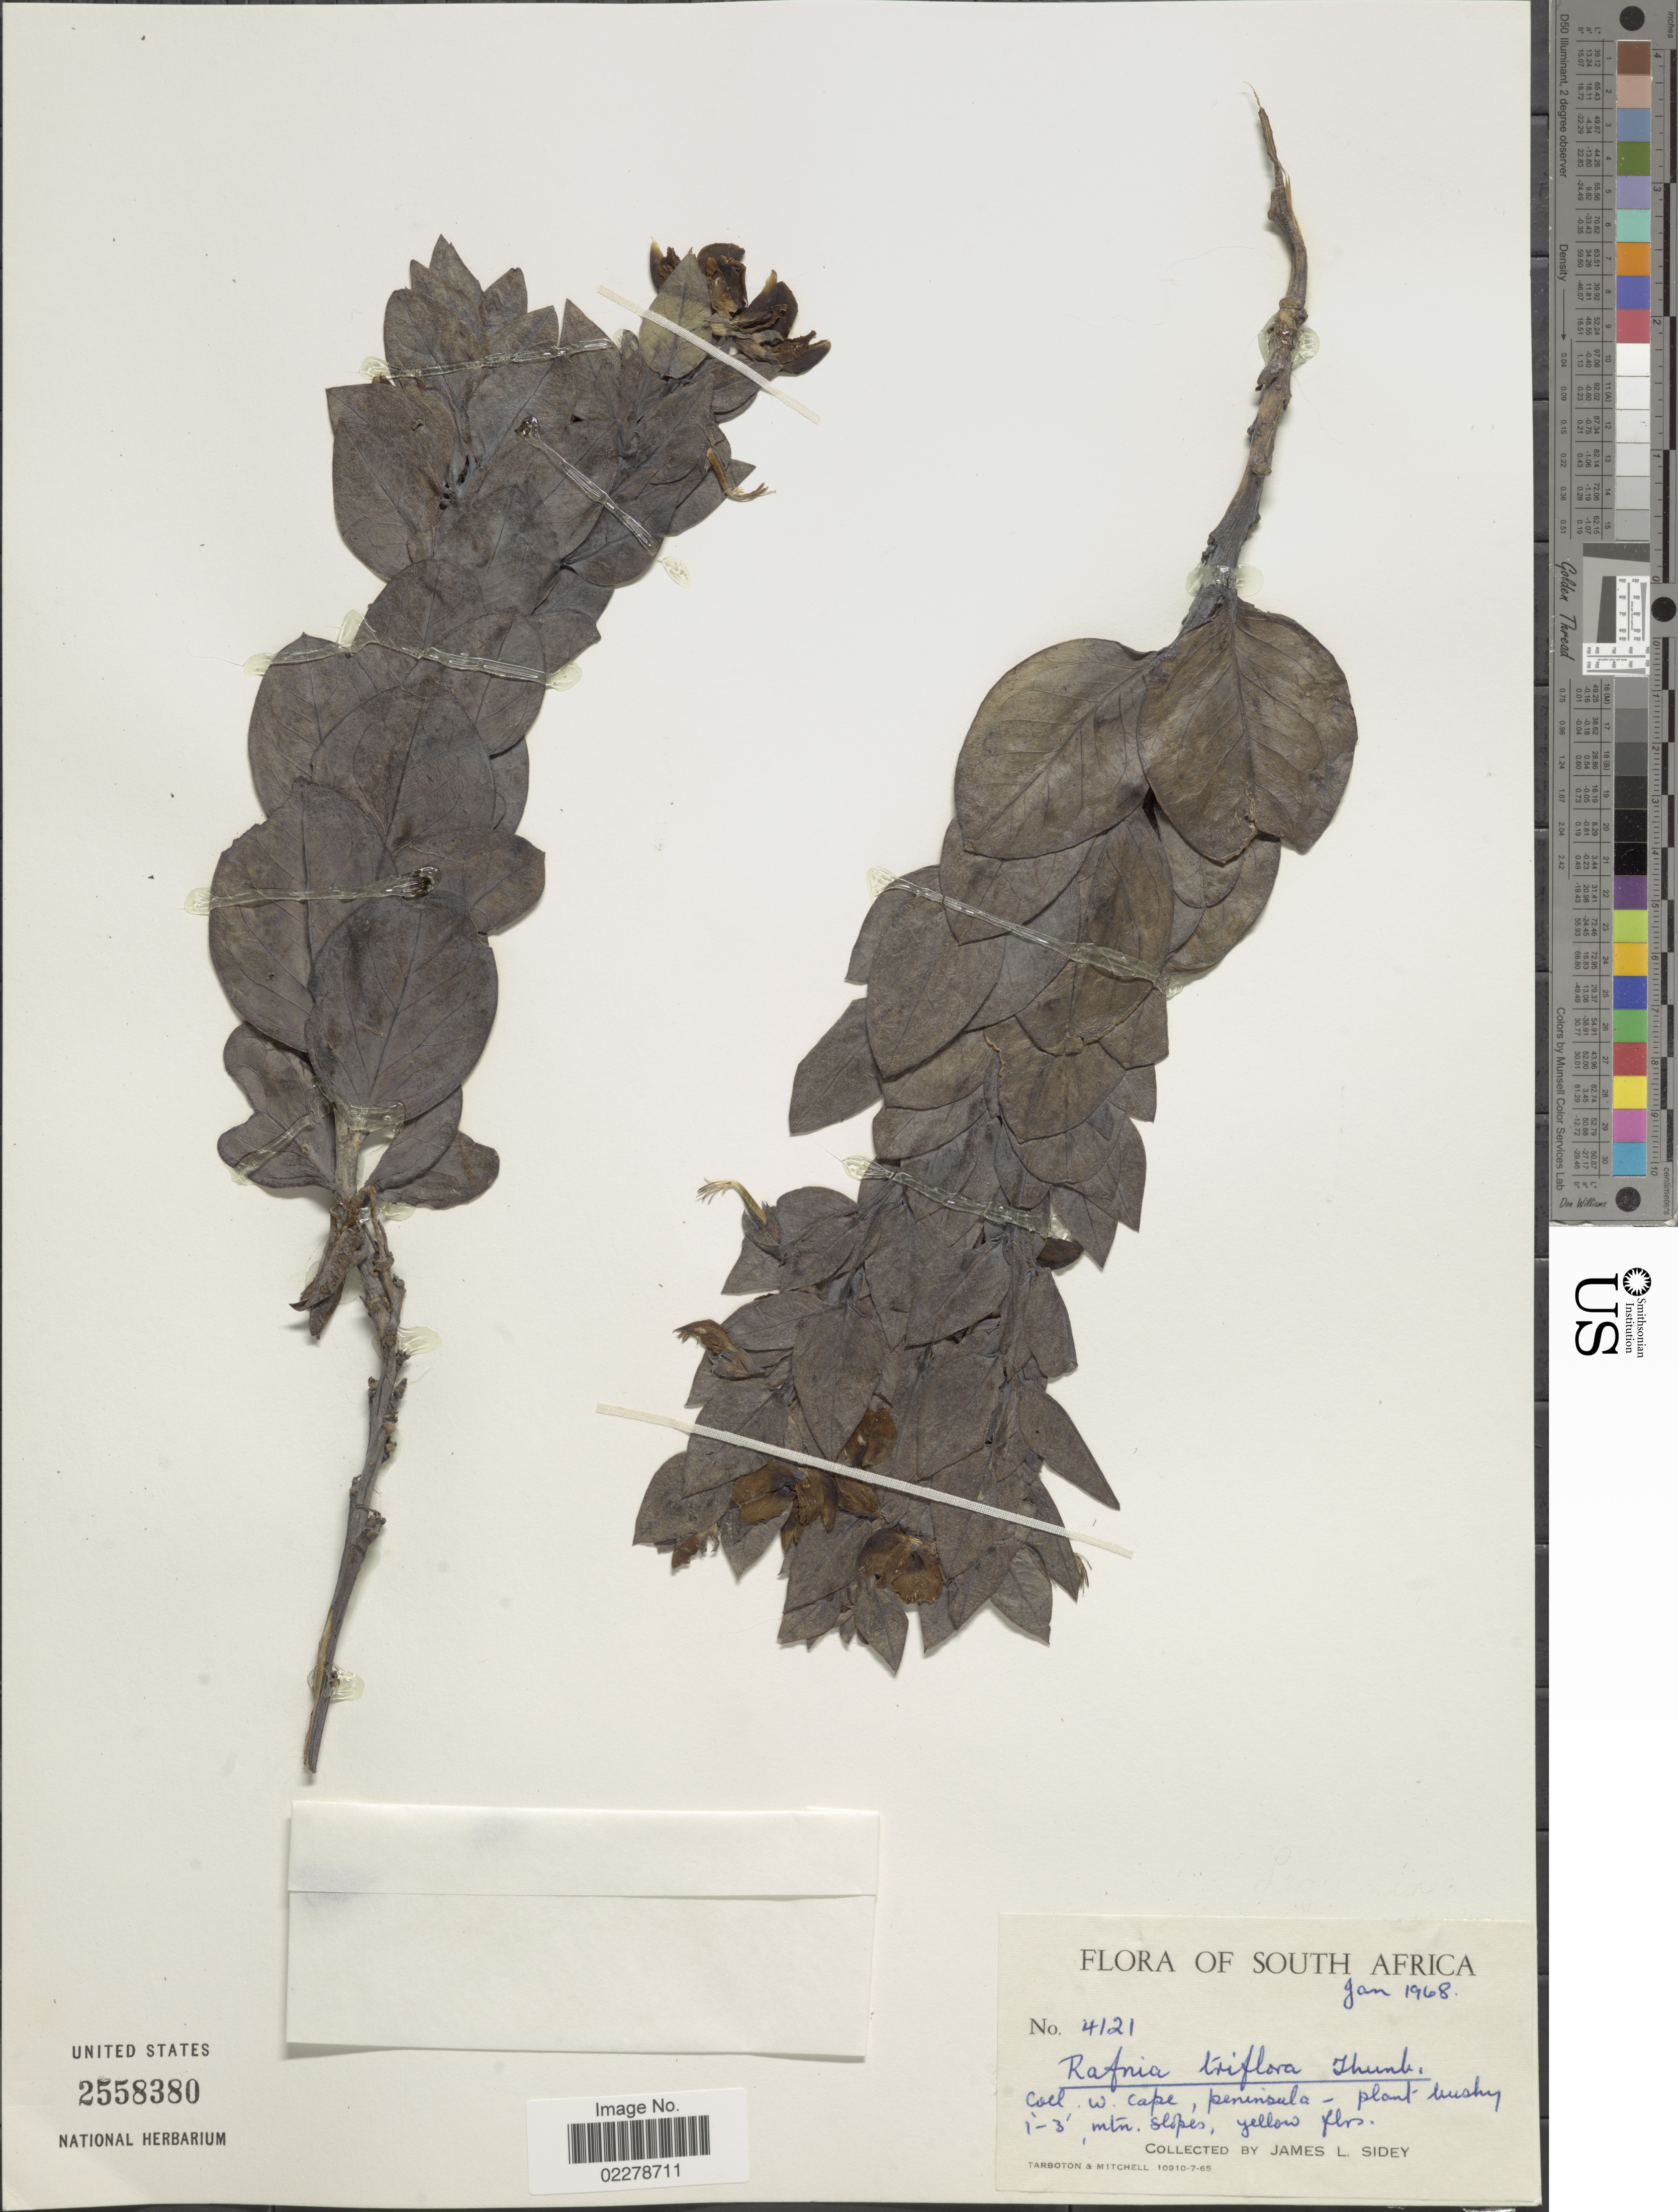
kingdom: Plantae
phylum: Tracheophyta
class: Magnoliopsida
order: Fabales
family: Fabaceae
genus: Rafnia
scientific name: Rafnia triflora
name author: (L.) Thunb.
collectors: J. L. Sidey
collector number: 4121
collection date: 1968-01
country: South Africa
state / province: Western Cape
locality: W. Cape. peninsula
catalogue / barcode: US 2558380